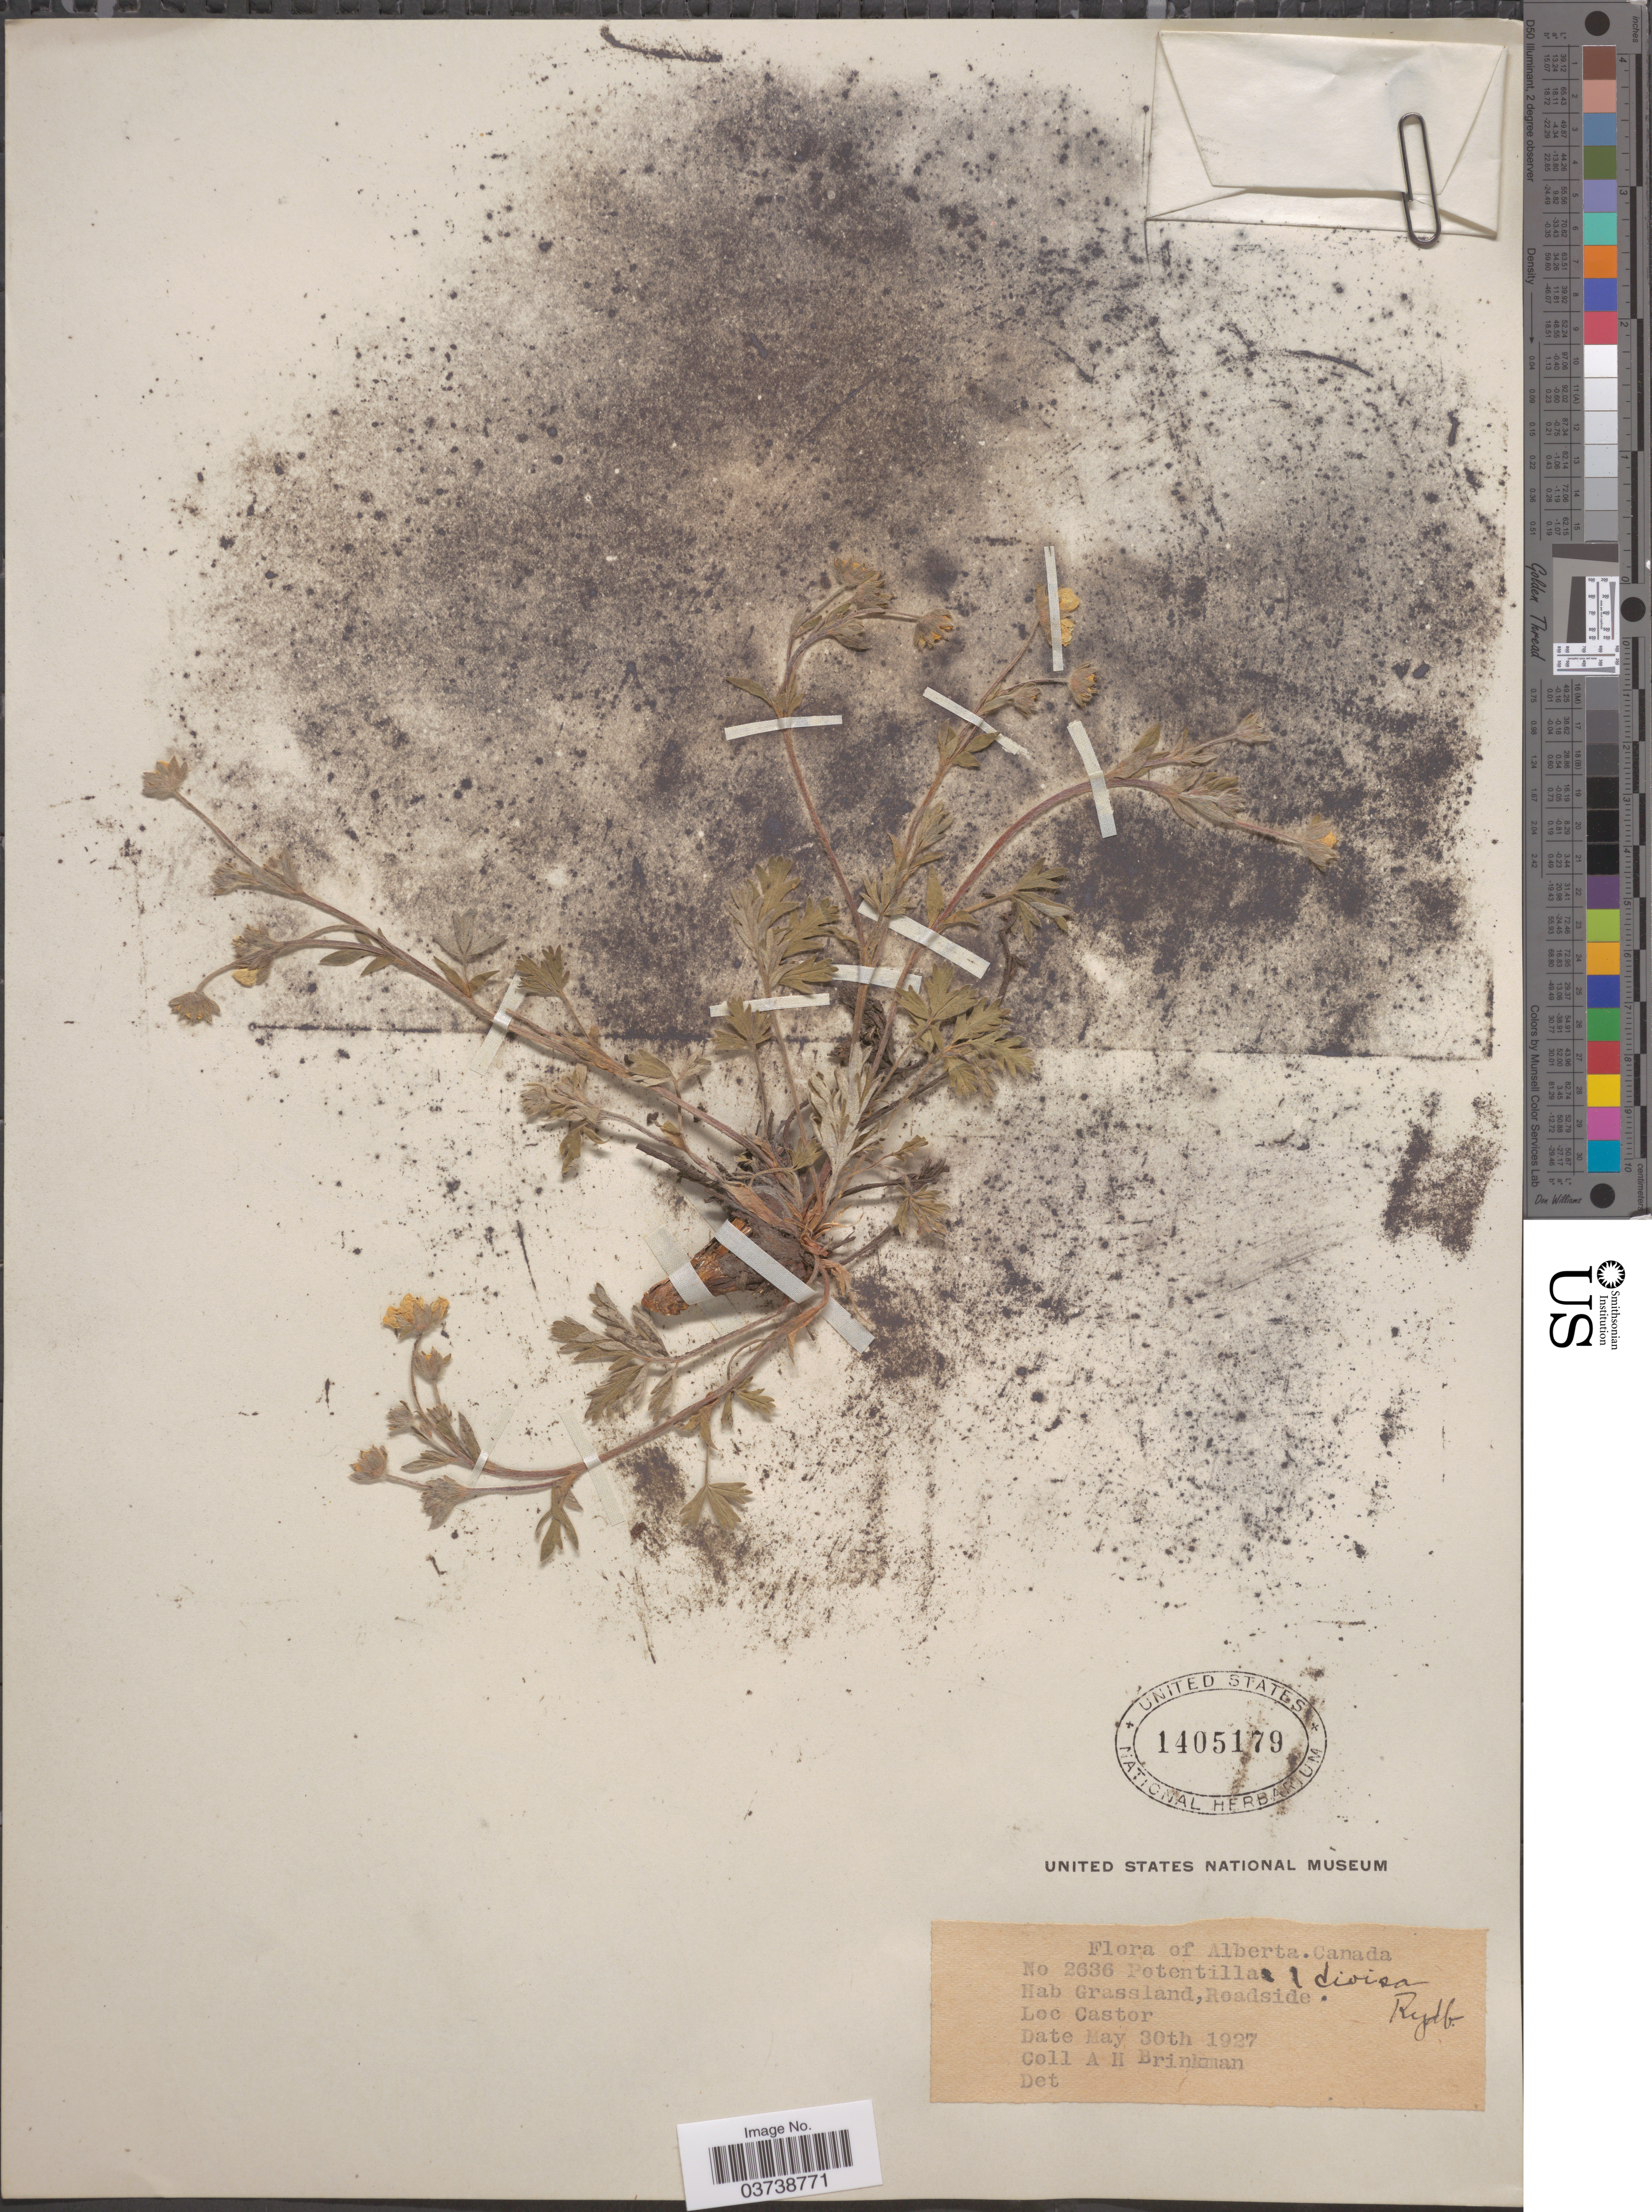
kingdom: Plantae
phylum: Tracheophyta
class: Magnoliopsida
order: Rosales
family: Rosaceae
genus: Potentilla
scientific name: Potentilla concinna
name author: Richardson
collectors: A. Brinkman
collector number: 2636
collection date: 1927-05-30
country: Canada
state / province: Alberta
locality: Grassland, Roadside. Castor.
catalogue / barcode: US 1405179